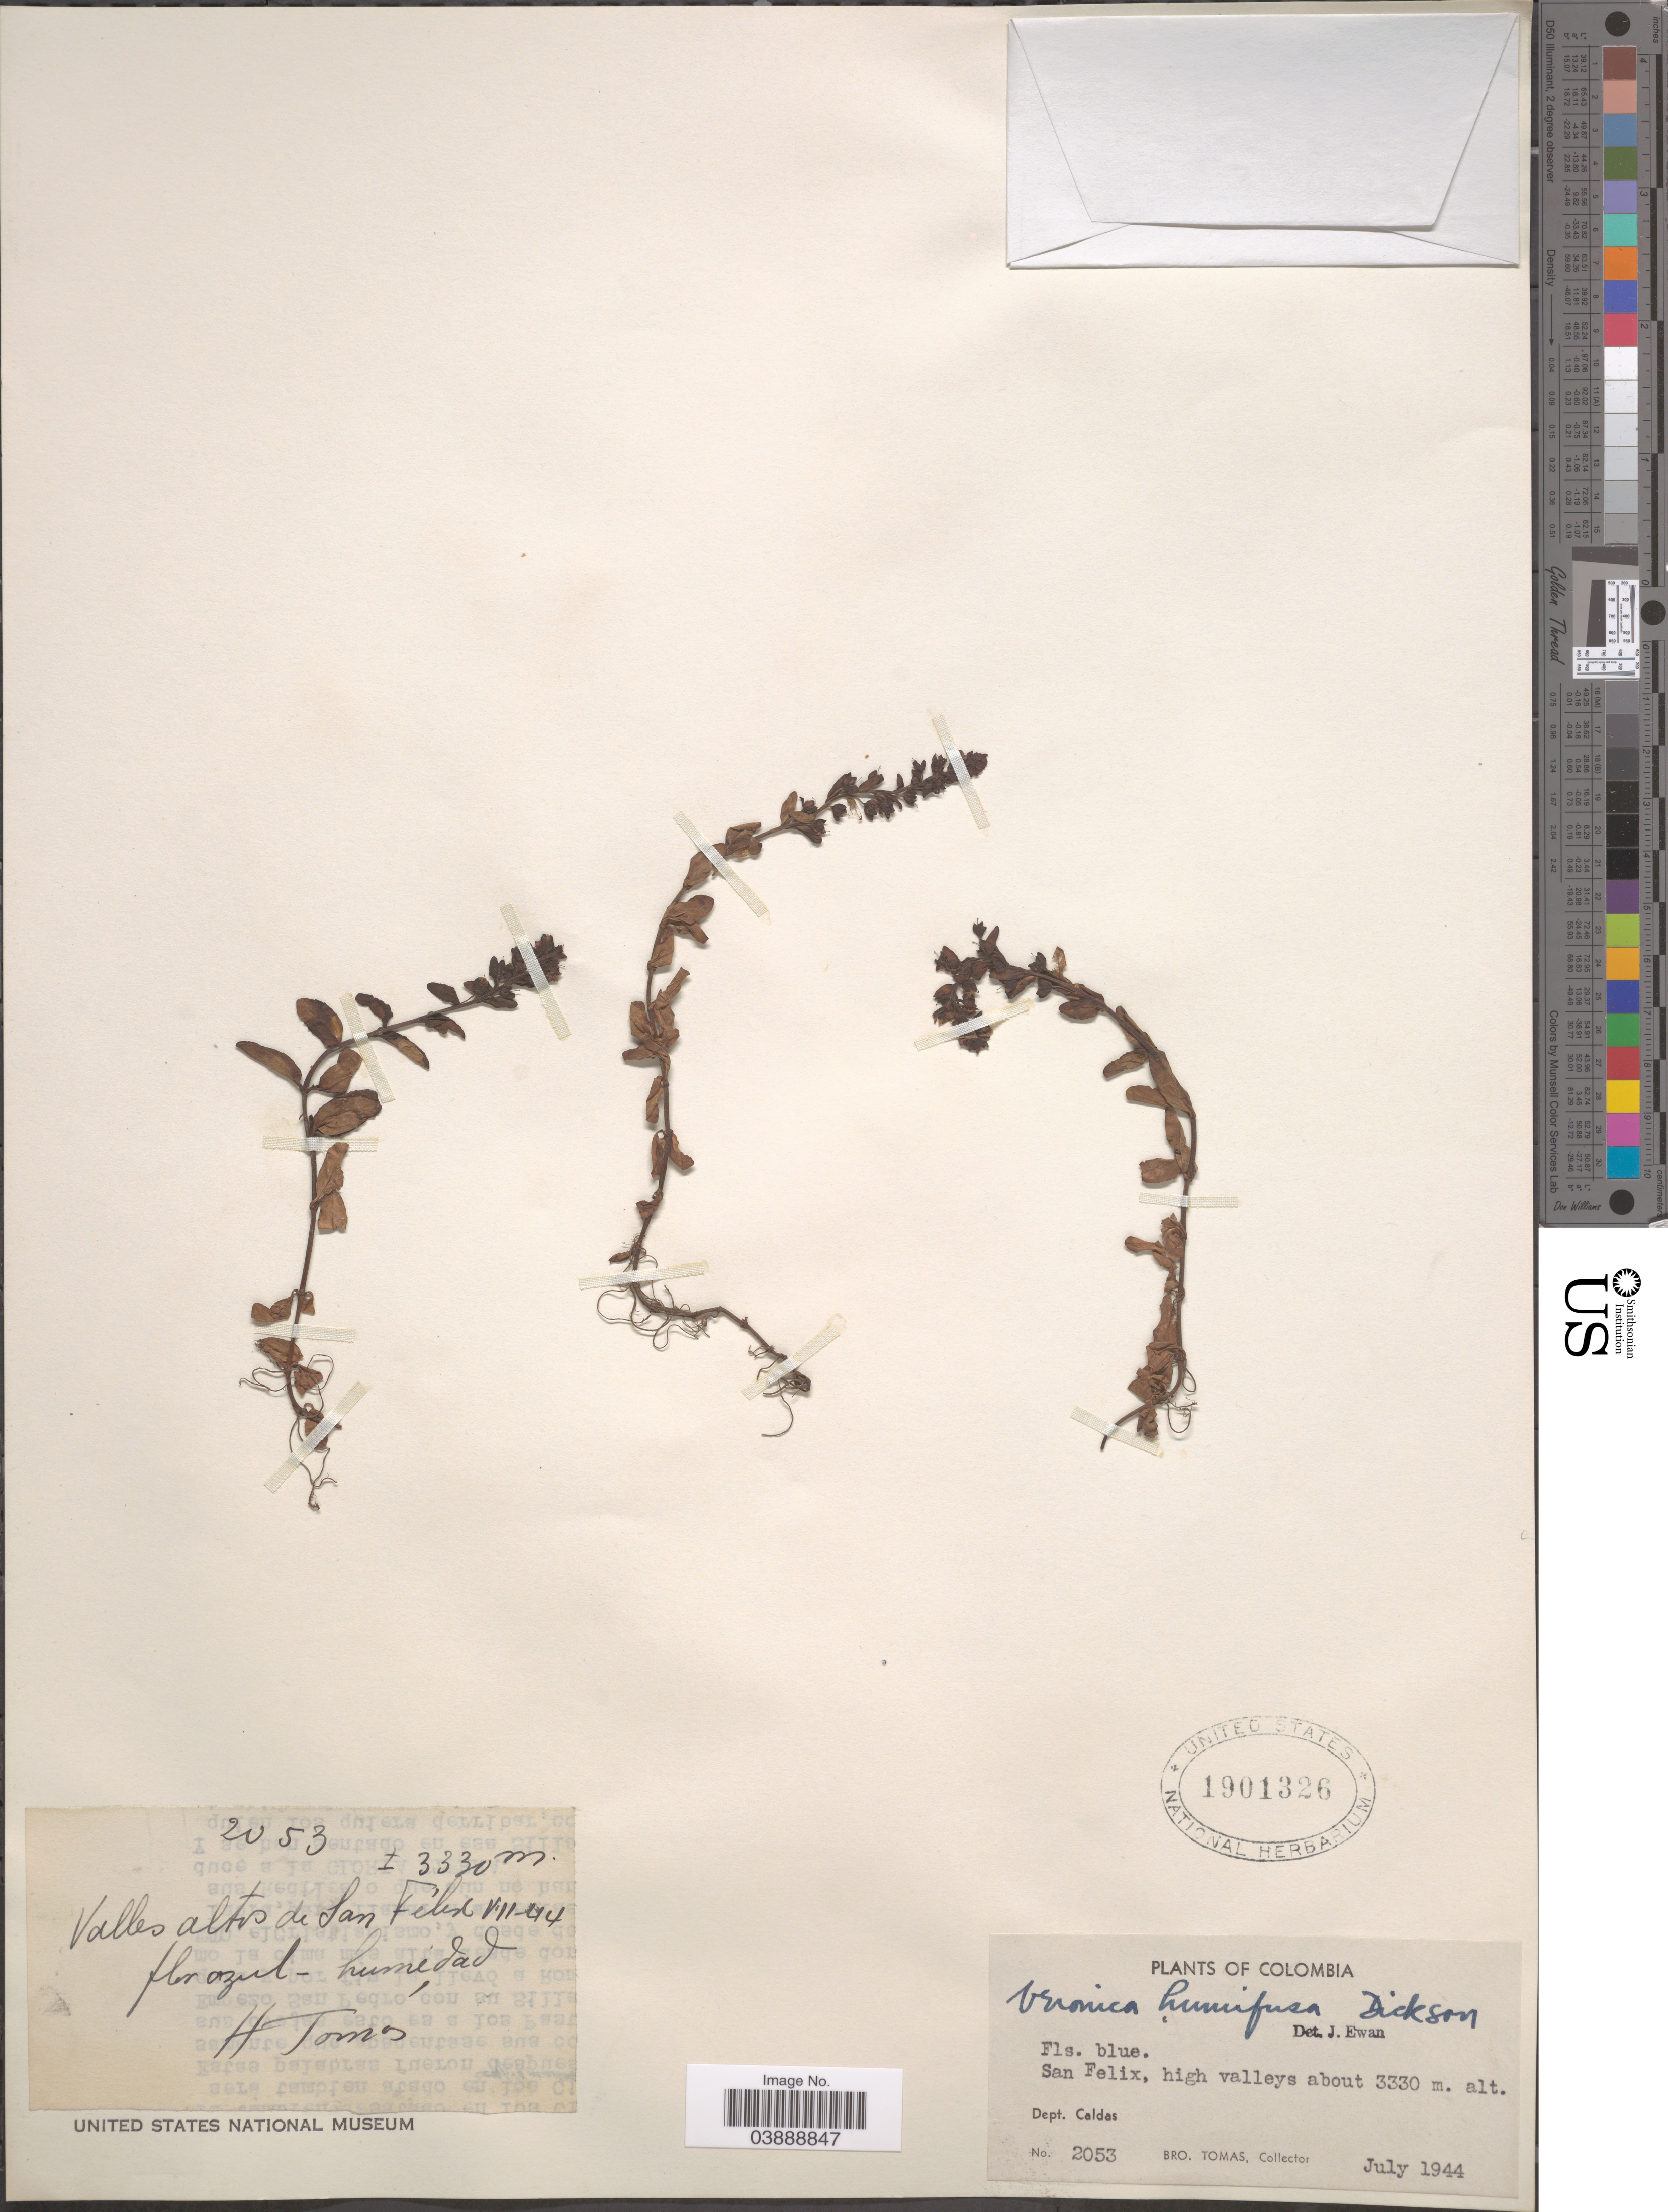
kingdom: Plantae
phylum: Tracheophyta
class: Magnoliopsida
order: Lamiales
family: Plantaginaceae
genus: Veronica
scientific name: Veronica serpyllifolia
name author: L.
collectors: B. Tomas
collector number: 2053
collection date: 1944-07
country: Colombia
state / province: Caldas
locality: San Felix, high valleys. Dept. Caldas.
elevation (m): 3330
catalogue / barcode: US 1901326